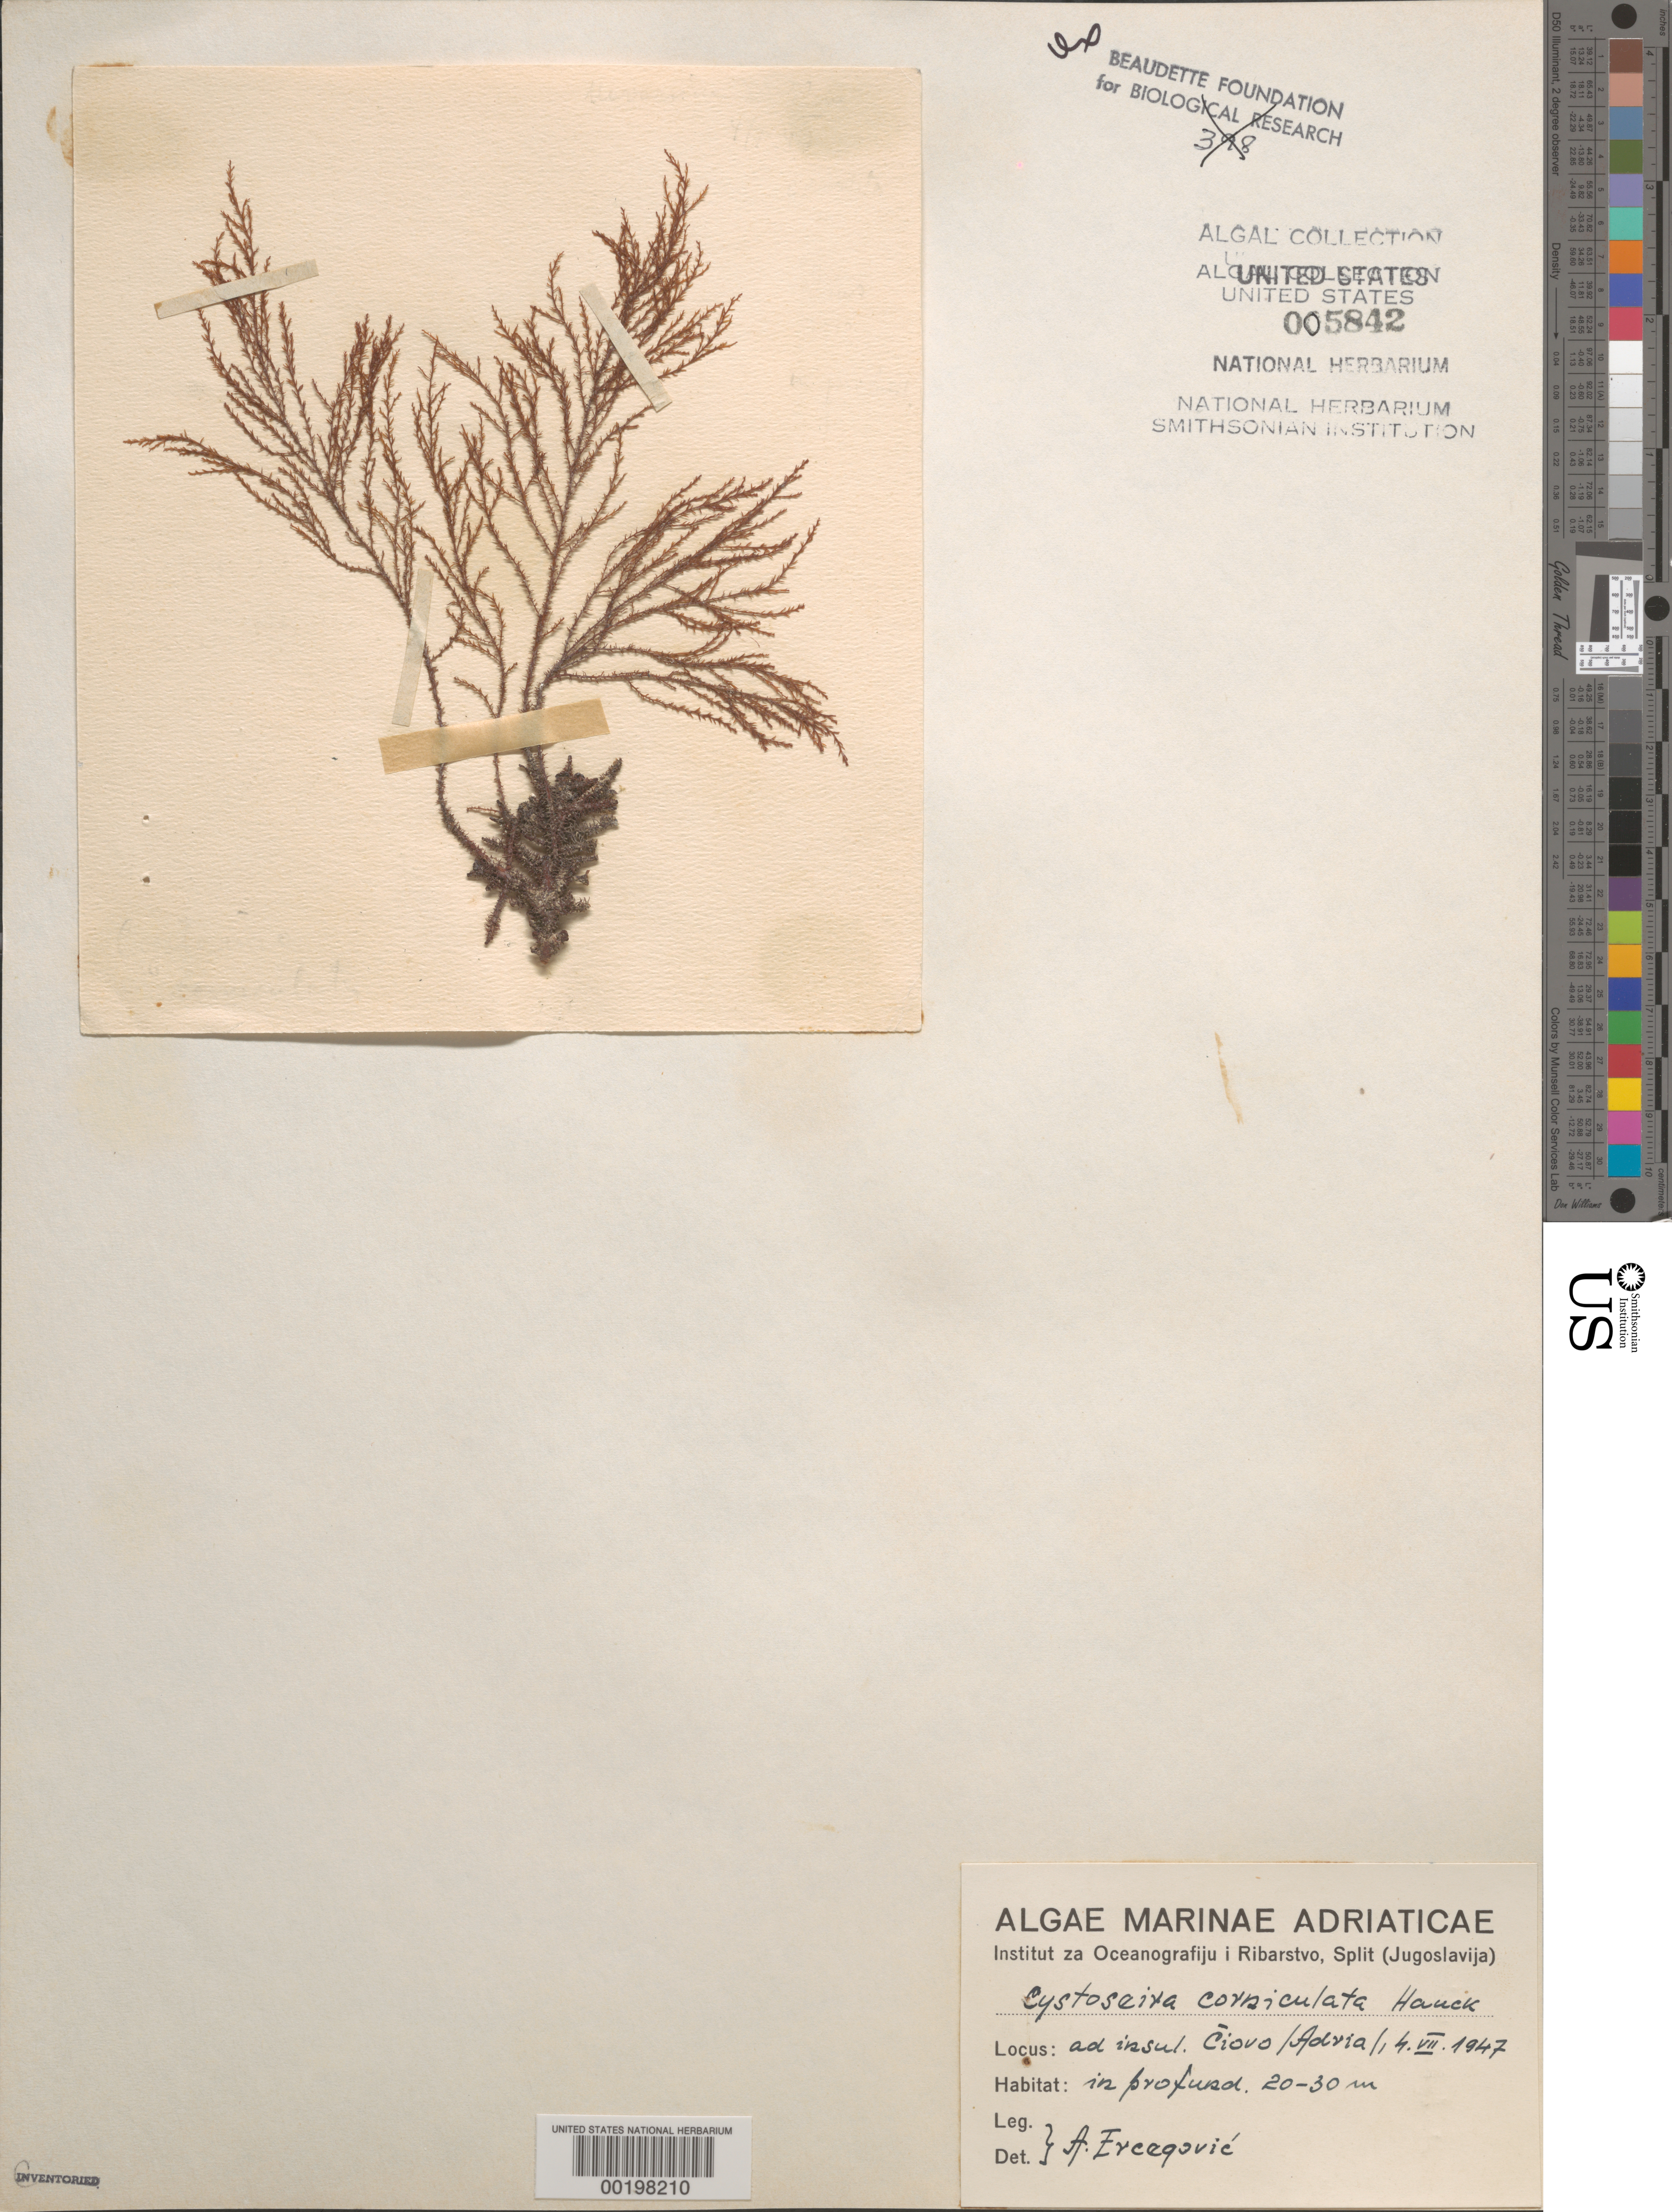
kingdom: Chromista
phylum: Ochrophyta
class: Phaeophyceae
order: Fucales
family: Sargassaceae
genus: Ericaria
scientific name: Ericaria corniculata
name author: (Turner) Neiva & E.A. Serrão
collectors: A. Ercegovic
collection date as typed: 14 Jul 1947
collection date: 1947-07-14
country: Croatia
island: Ciovo Island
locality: Adriatic Sea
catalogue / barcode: US 5842